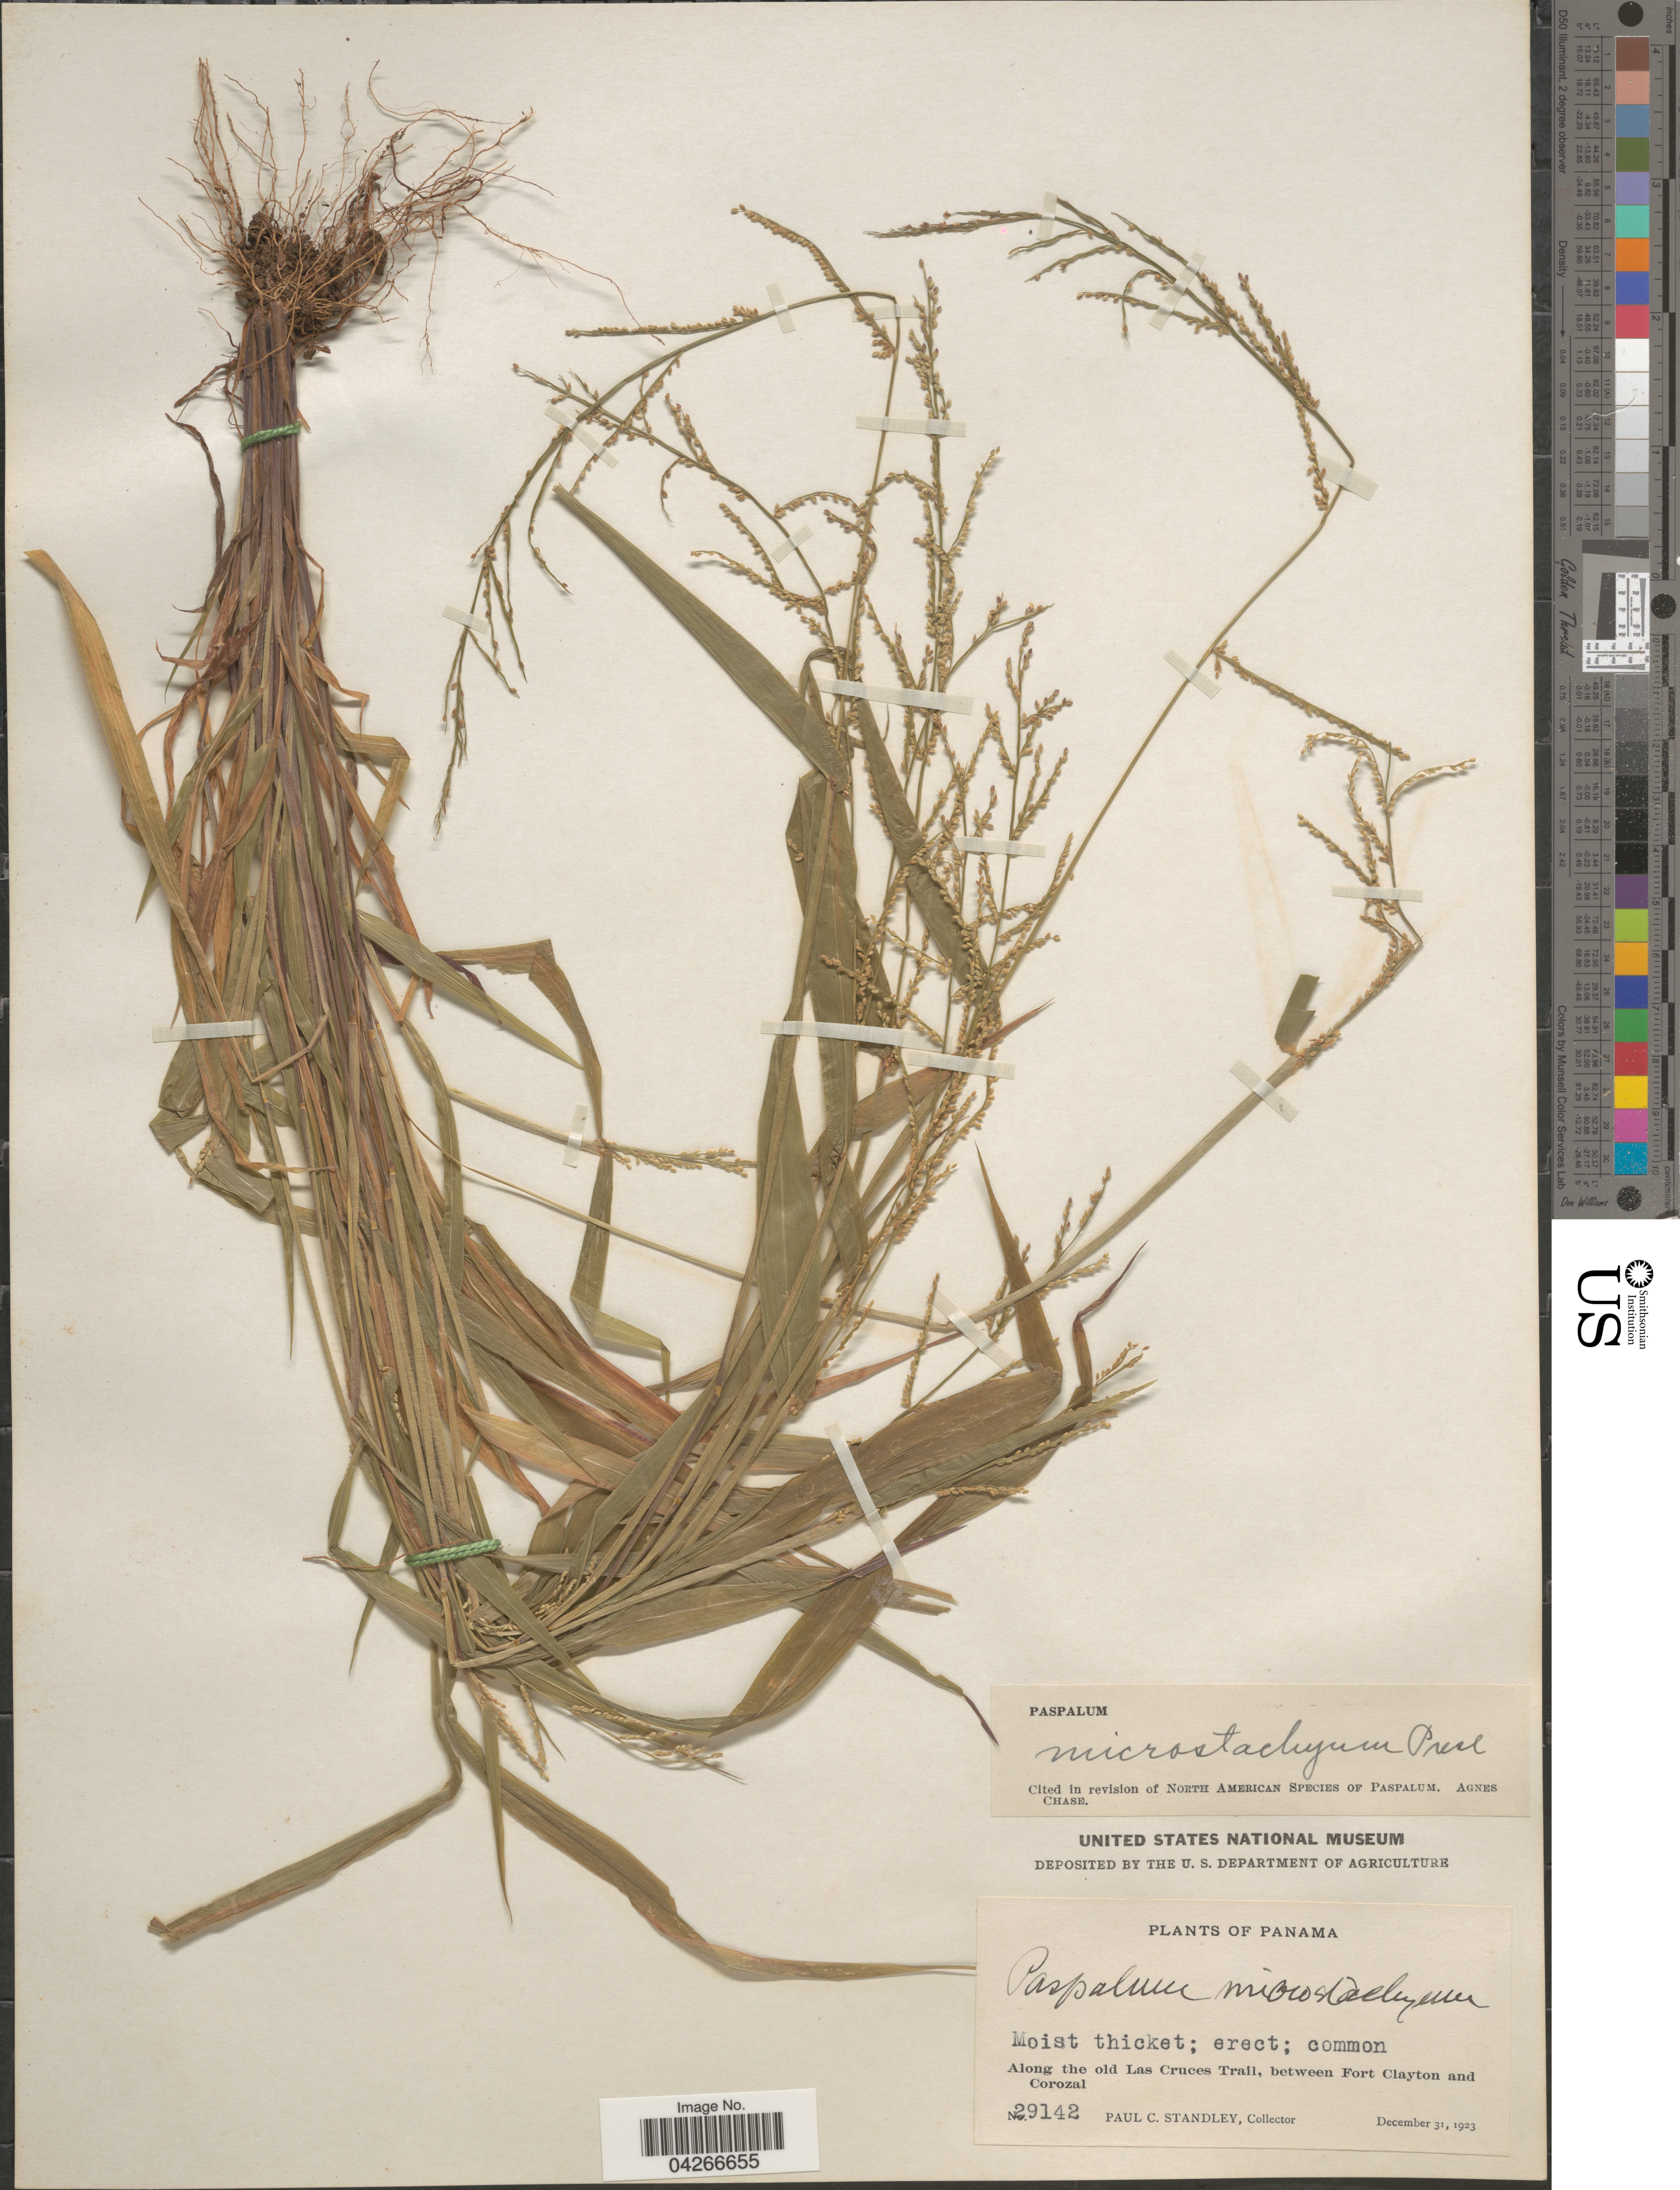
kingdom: Plantae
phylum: Tracheophyta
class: Liliopsida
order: Poales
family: Poaceae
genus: Paspalum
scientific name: Paspalum microstachyum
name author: J. Presl in C. Presl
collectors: P. C. Standley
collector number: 29142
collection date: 1923-12-31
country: Panama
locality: Along the old Las Cruces Trail, between Fort Clayton and Corozal.